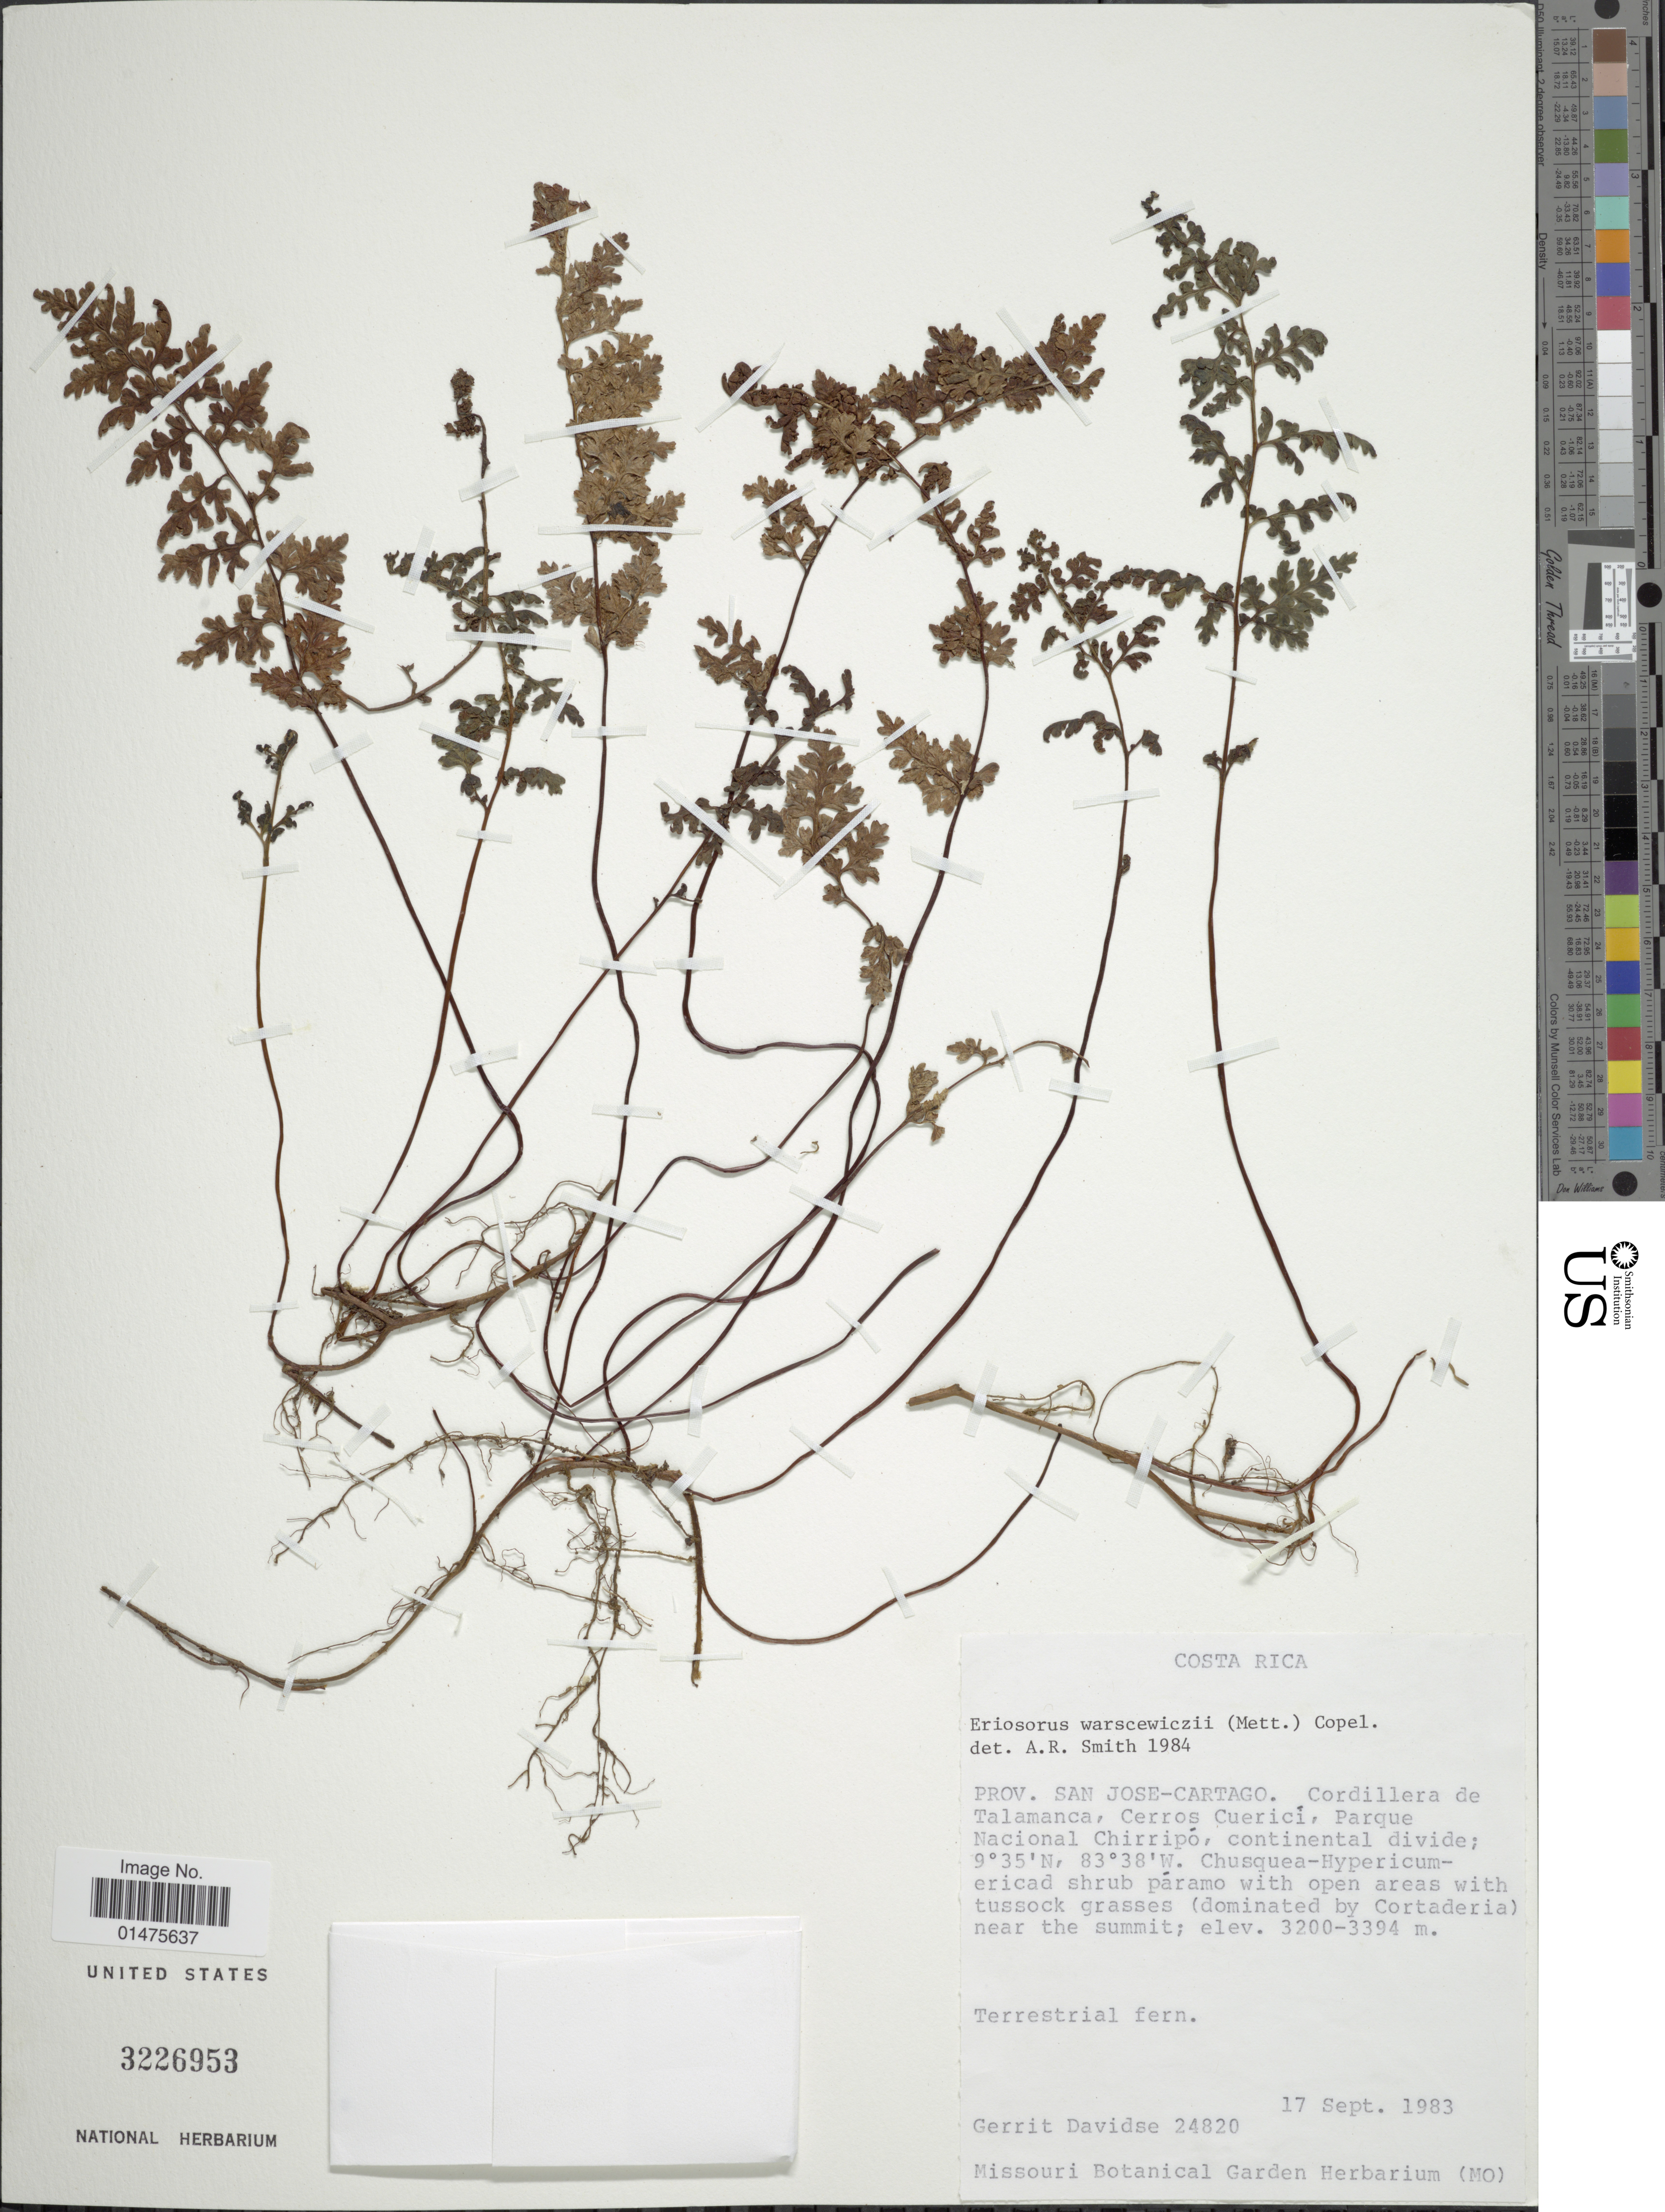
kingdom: Plantae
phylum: Tracheophyta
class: Polypodiopsida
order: Polypodiales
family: Pteridaceae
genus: Jamesonia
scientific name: Jamesonia warscewiczii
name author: (Mett.) Christenh.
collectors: G. Davidse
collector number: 24820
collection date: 1983-09-17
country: Costa Rica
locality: Prov. San Jose-Cartago. Cordillera de Talamanca, Cerros Cuerici, Parque Nacional Chirripó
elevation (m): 3200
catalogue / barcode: US 3226953